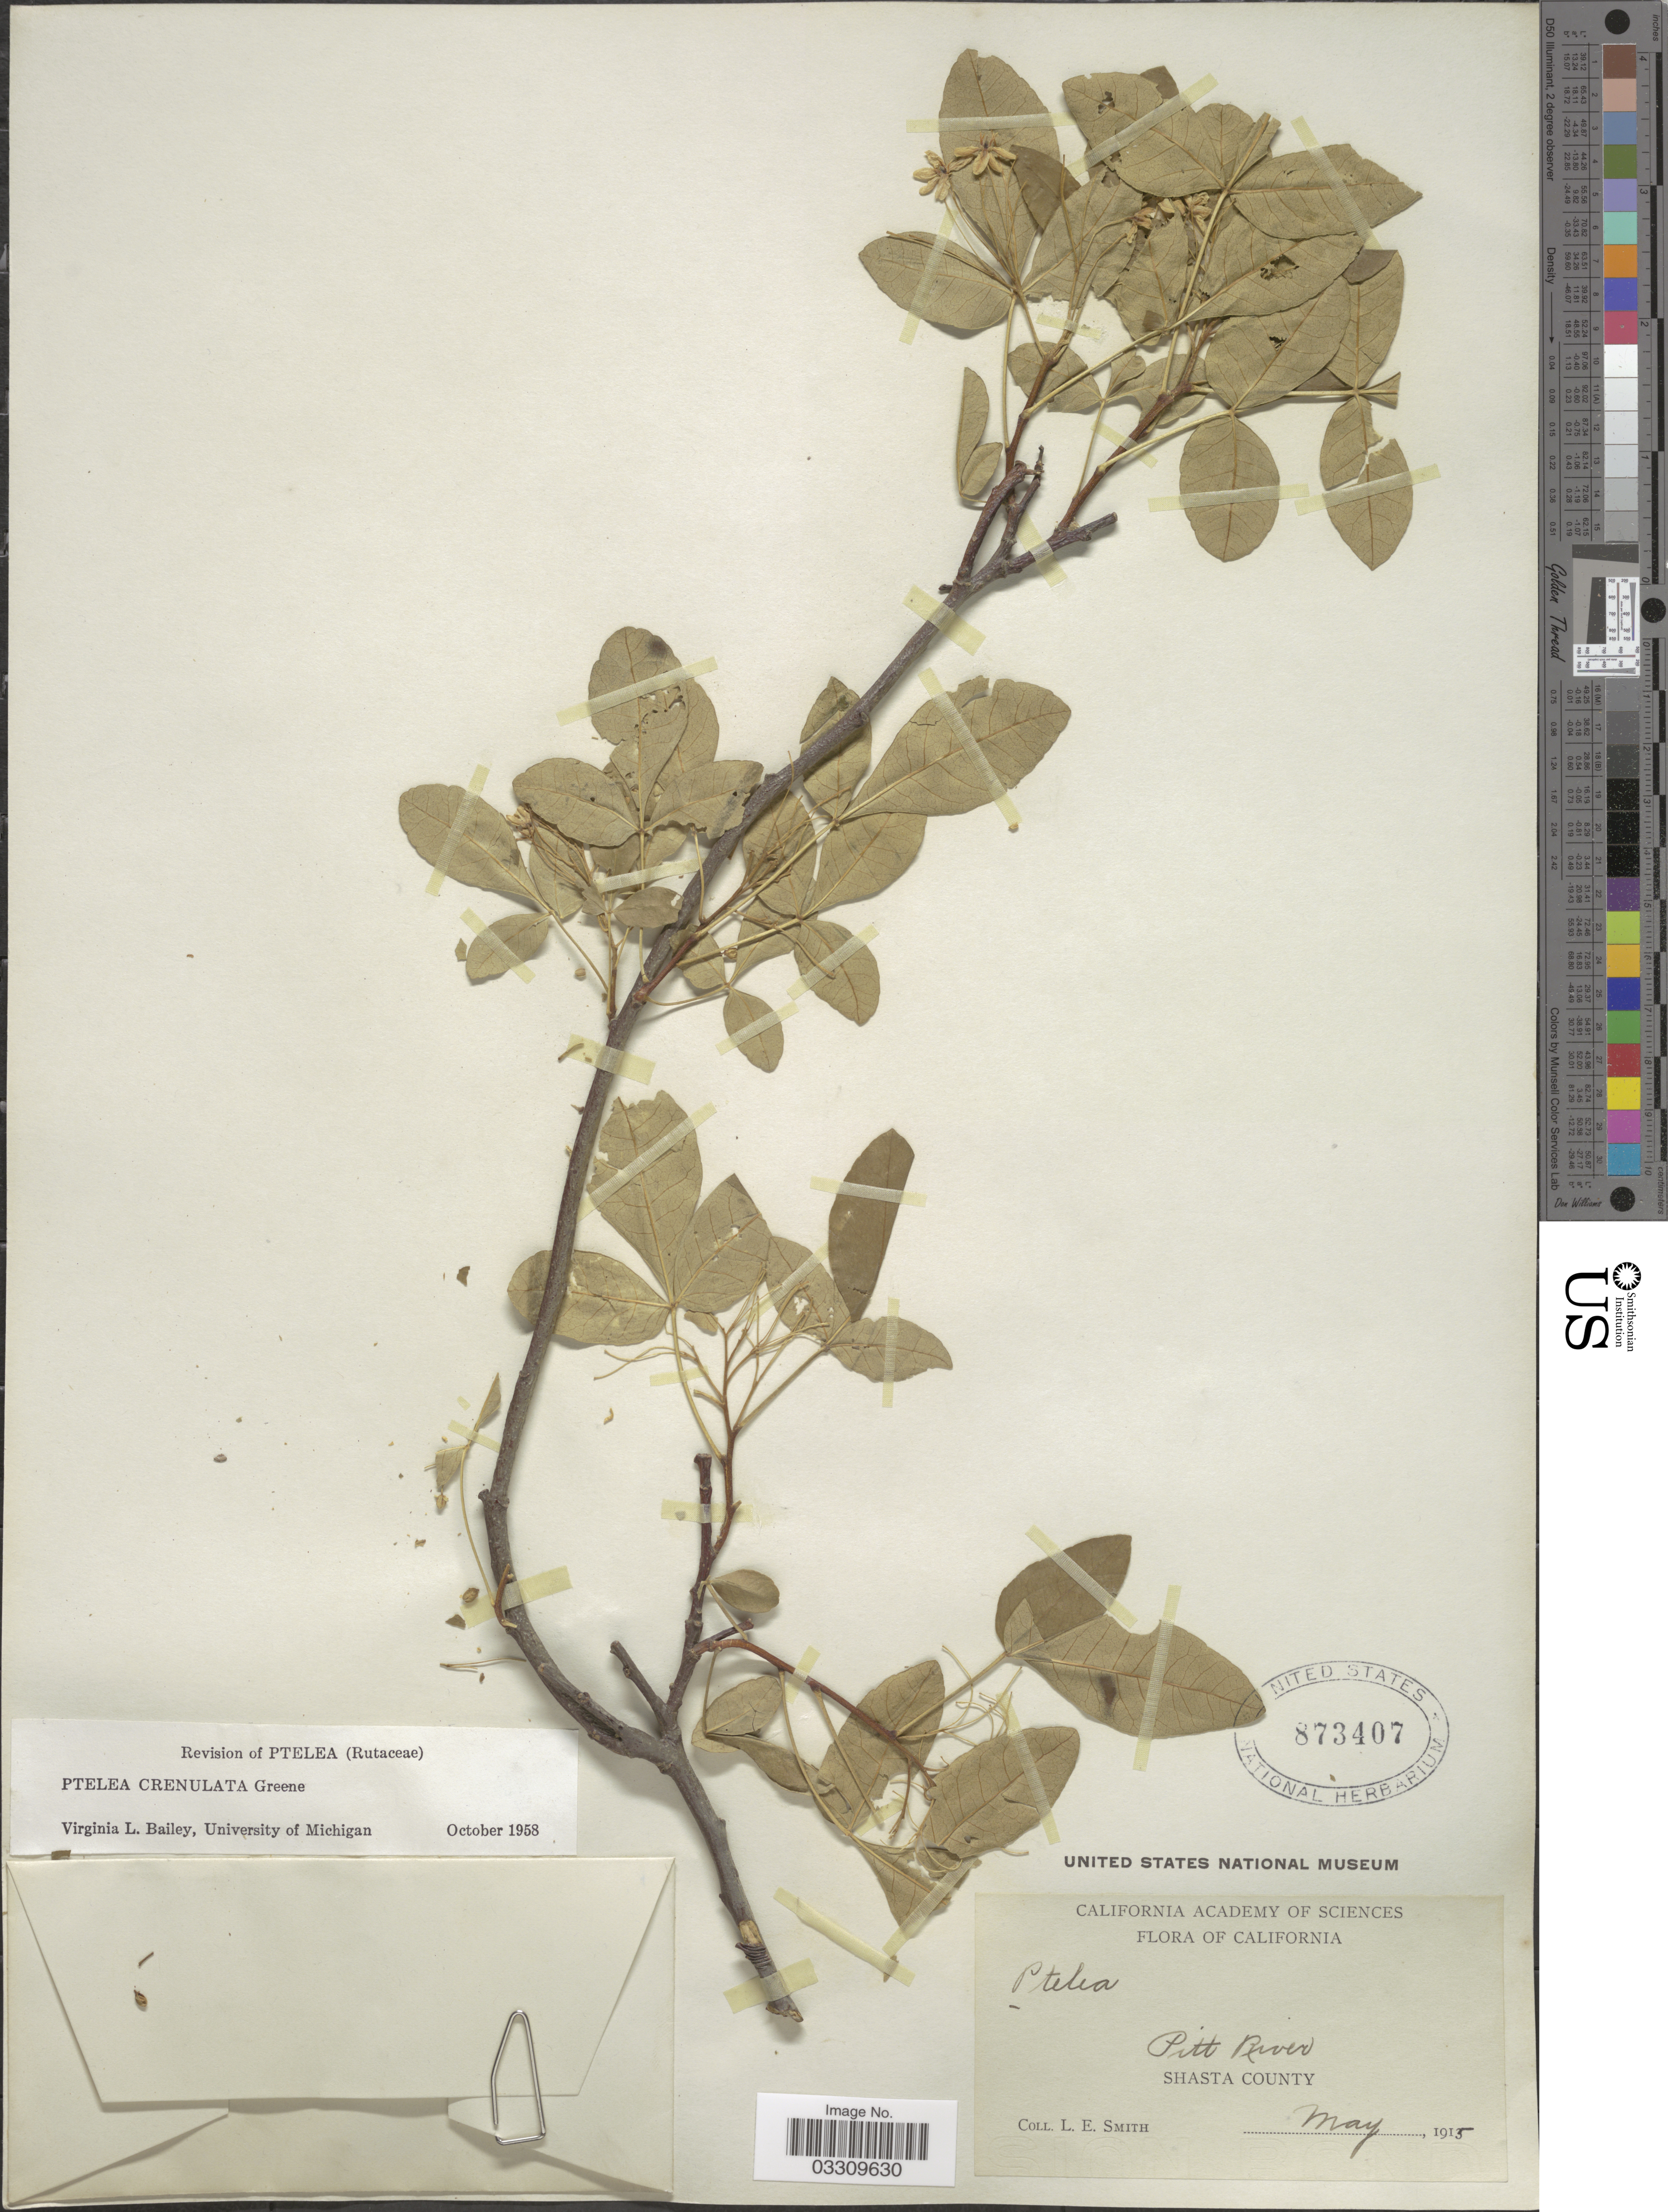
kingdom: Plantae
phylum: Tracheophyta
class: Magnoliopsida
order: Sapindales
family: Rutaceae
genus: Ptelea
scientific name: Ptelea crenulata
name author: Greene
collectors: L. E. Smith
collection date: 1915-05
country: United States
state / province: California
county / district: Shasta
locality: Pitt river, Shasta County.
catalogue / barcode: US 873407